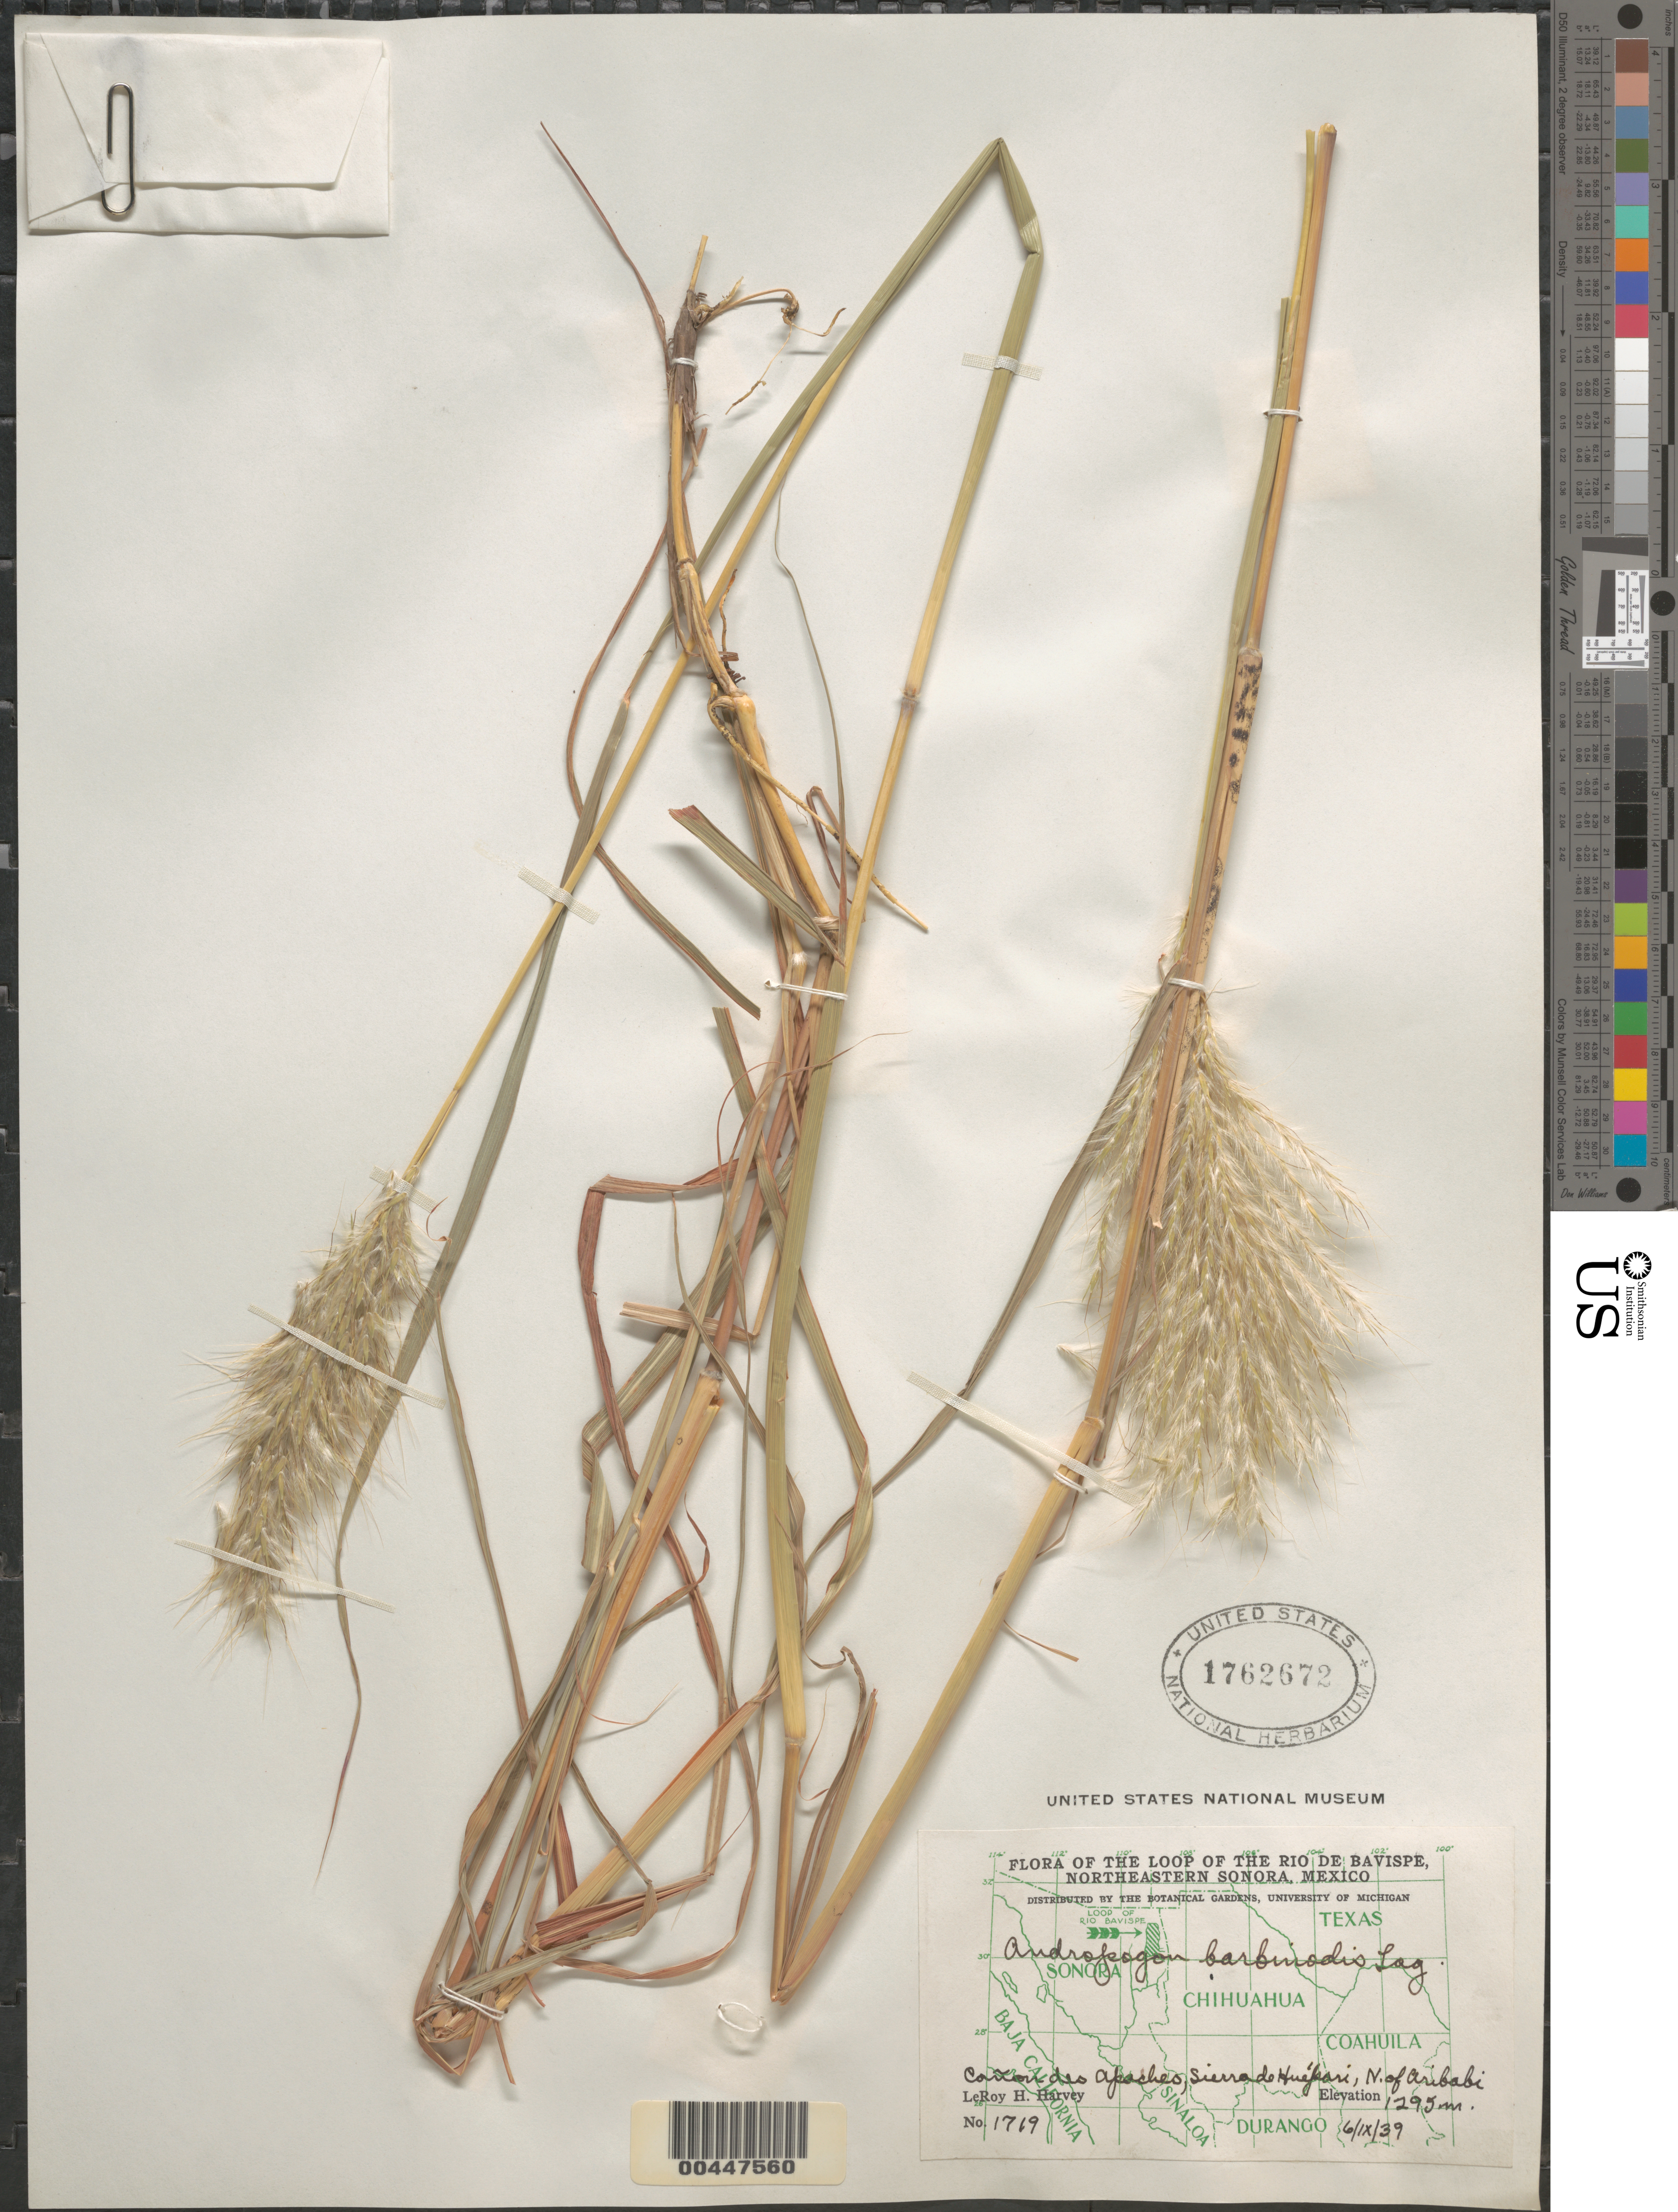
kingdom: Plantae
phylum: Tracheophyta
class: Liliopsida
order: Poales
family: Poaceae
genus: Andropogon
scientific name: Andropogon barbinodis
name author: Lag.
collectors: L. H. Harvey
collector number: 1769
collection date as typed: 6 Sep 1939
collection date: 1939-09-06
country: Mexico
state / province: Sonora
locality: Loop of the Rio de Bavispe, NE Sonora, Cañon des Apaches, Sierra de Huépari, N of Aribabi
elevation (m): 1295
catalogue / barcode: US 1762672